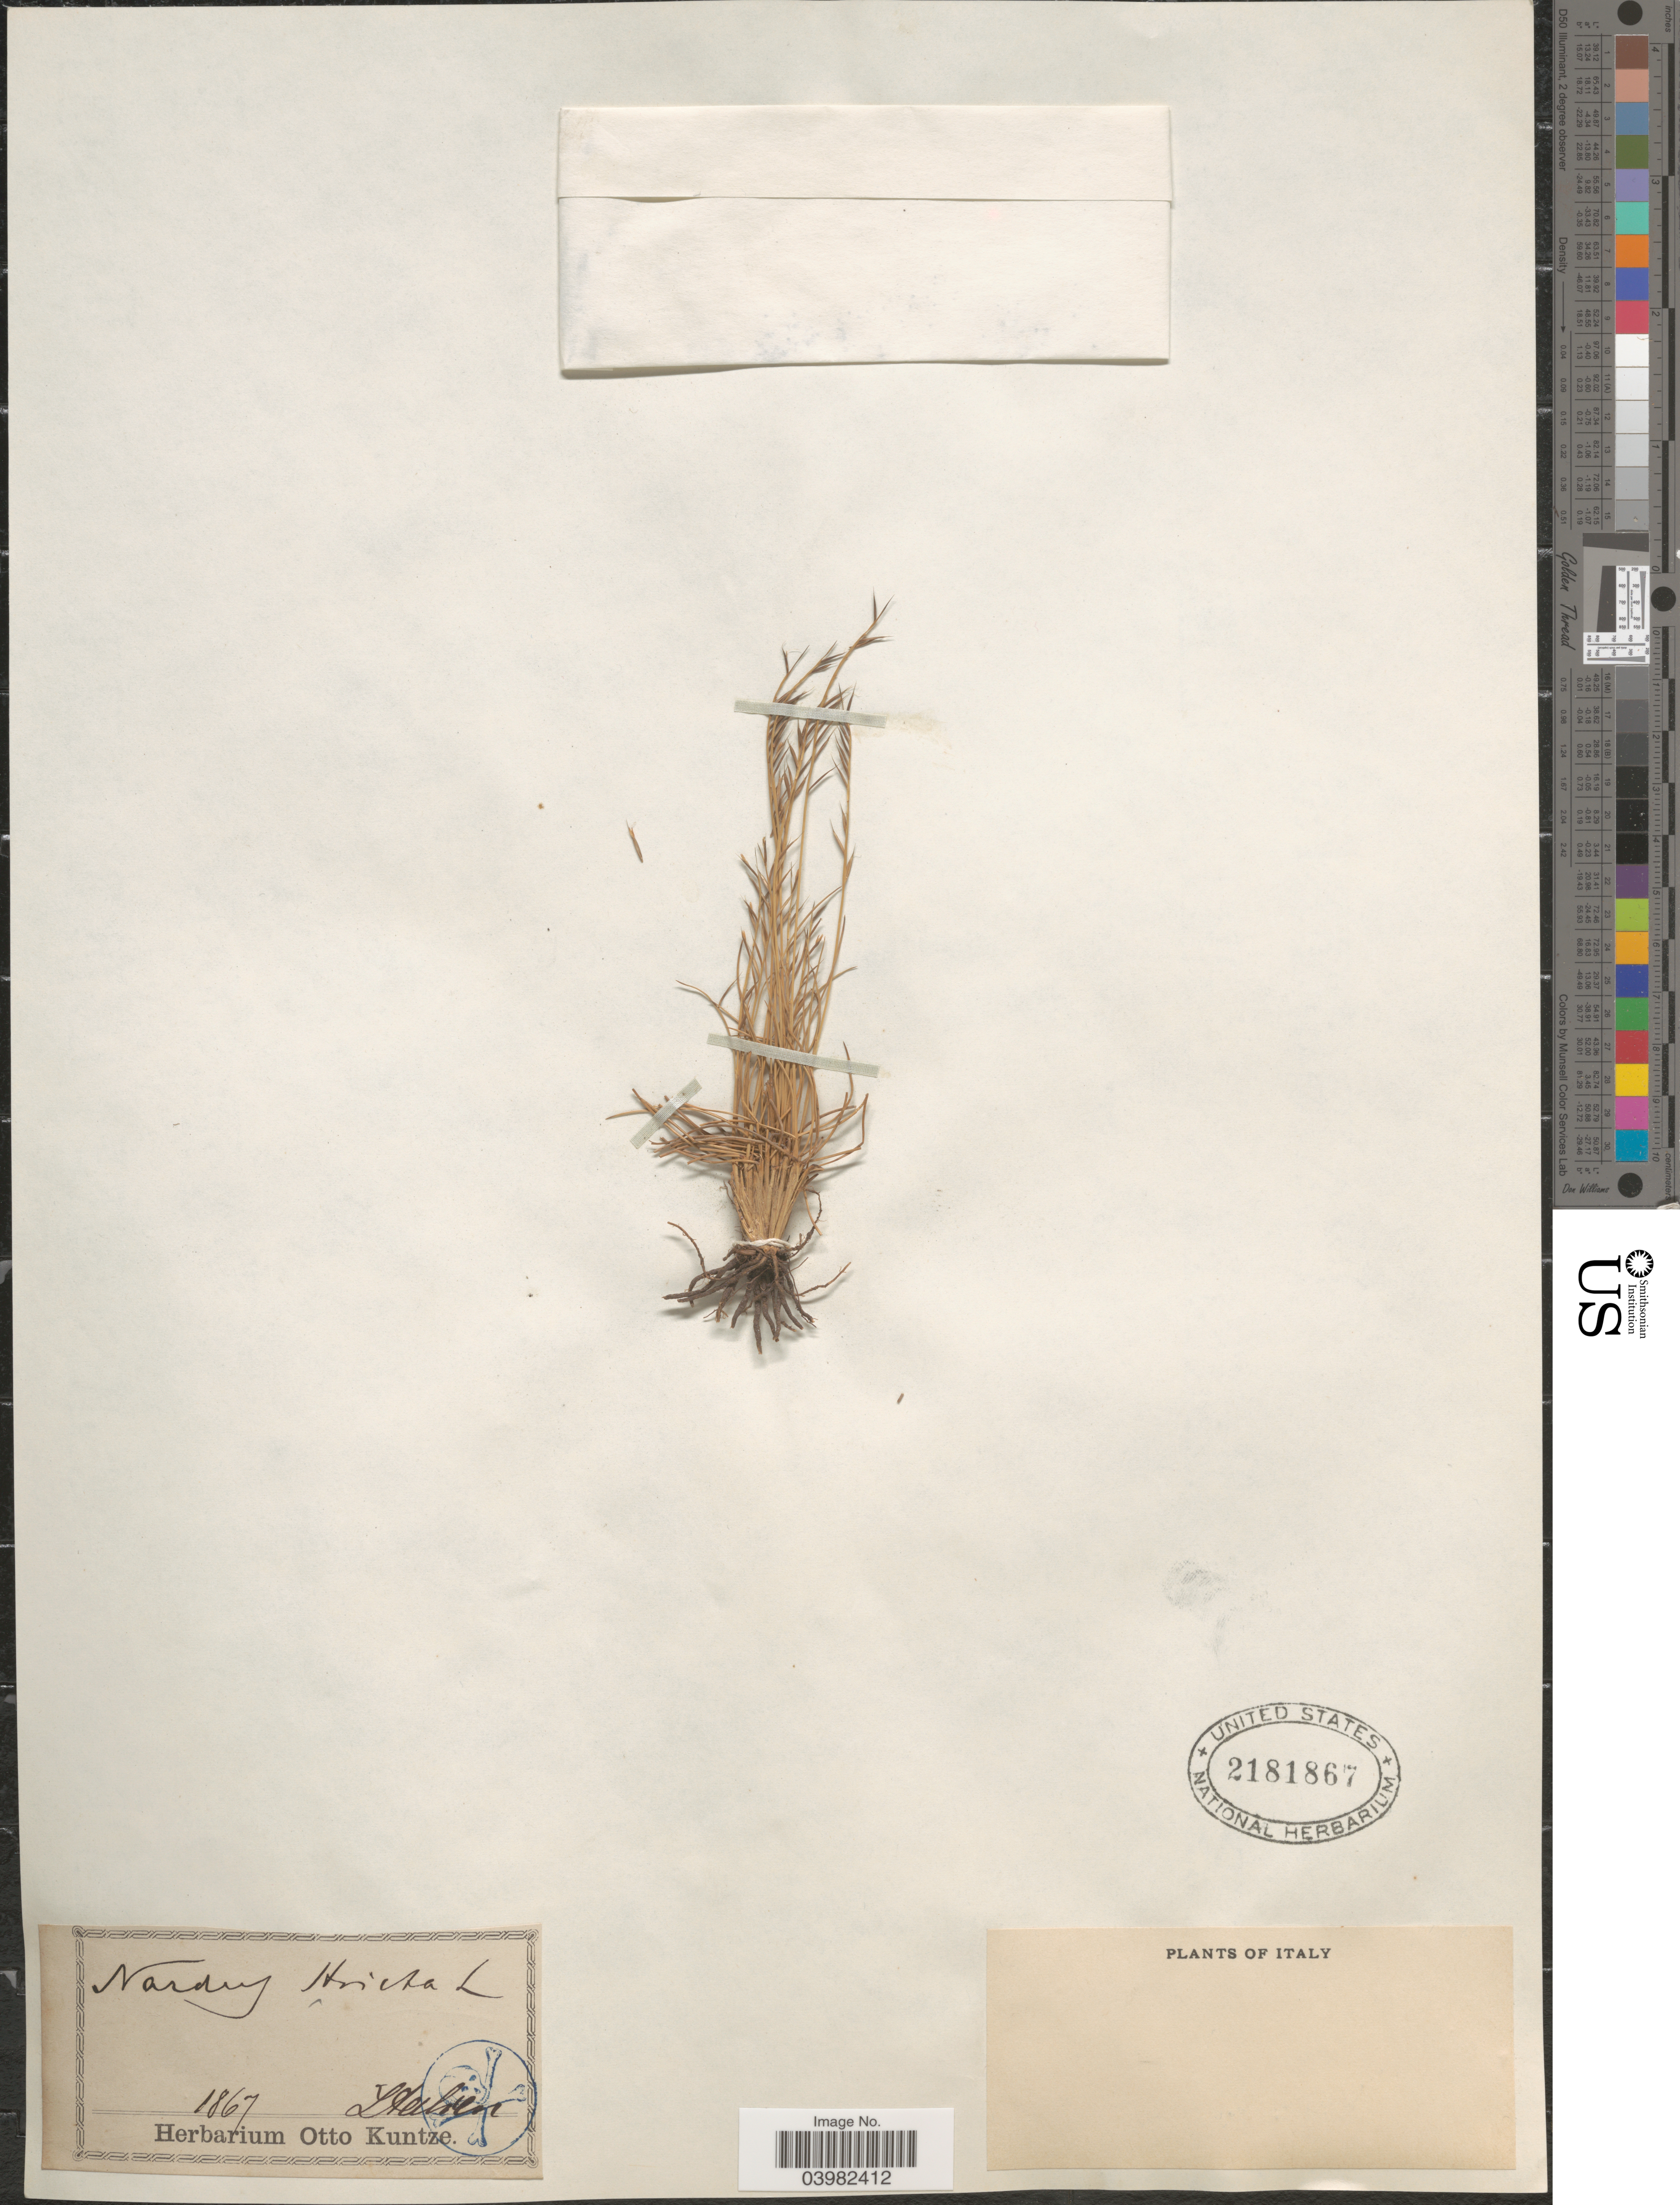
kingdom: Plantae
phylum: Tracheophyta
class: Liliopsida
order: Poales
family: Poaceae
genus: Nardus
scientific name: Nardus stricta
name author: L.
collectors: ex herb. Otto Kuntze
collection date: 1867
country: Italy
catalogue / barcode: US 2181867